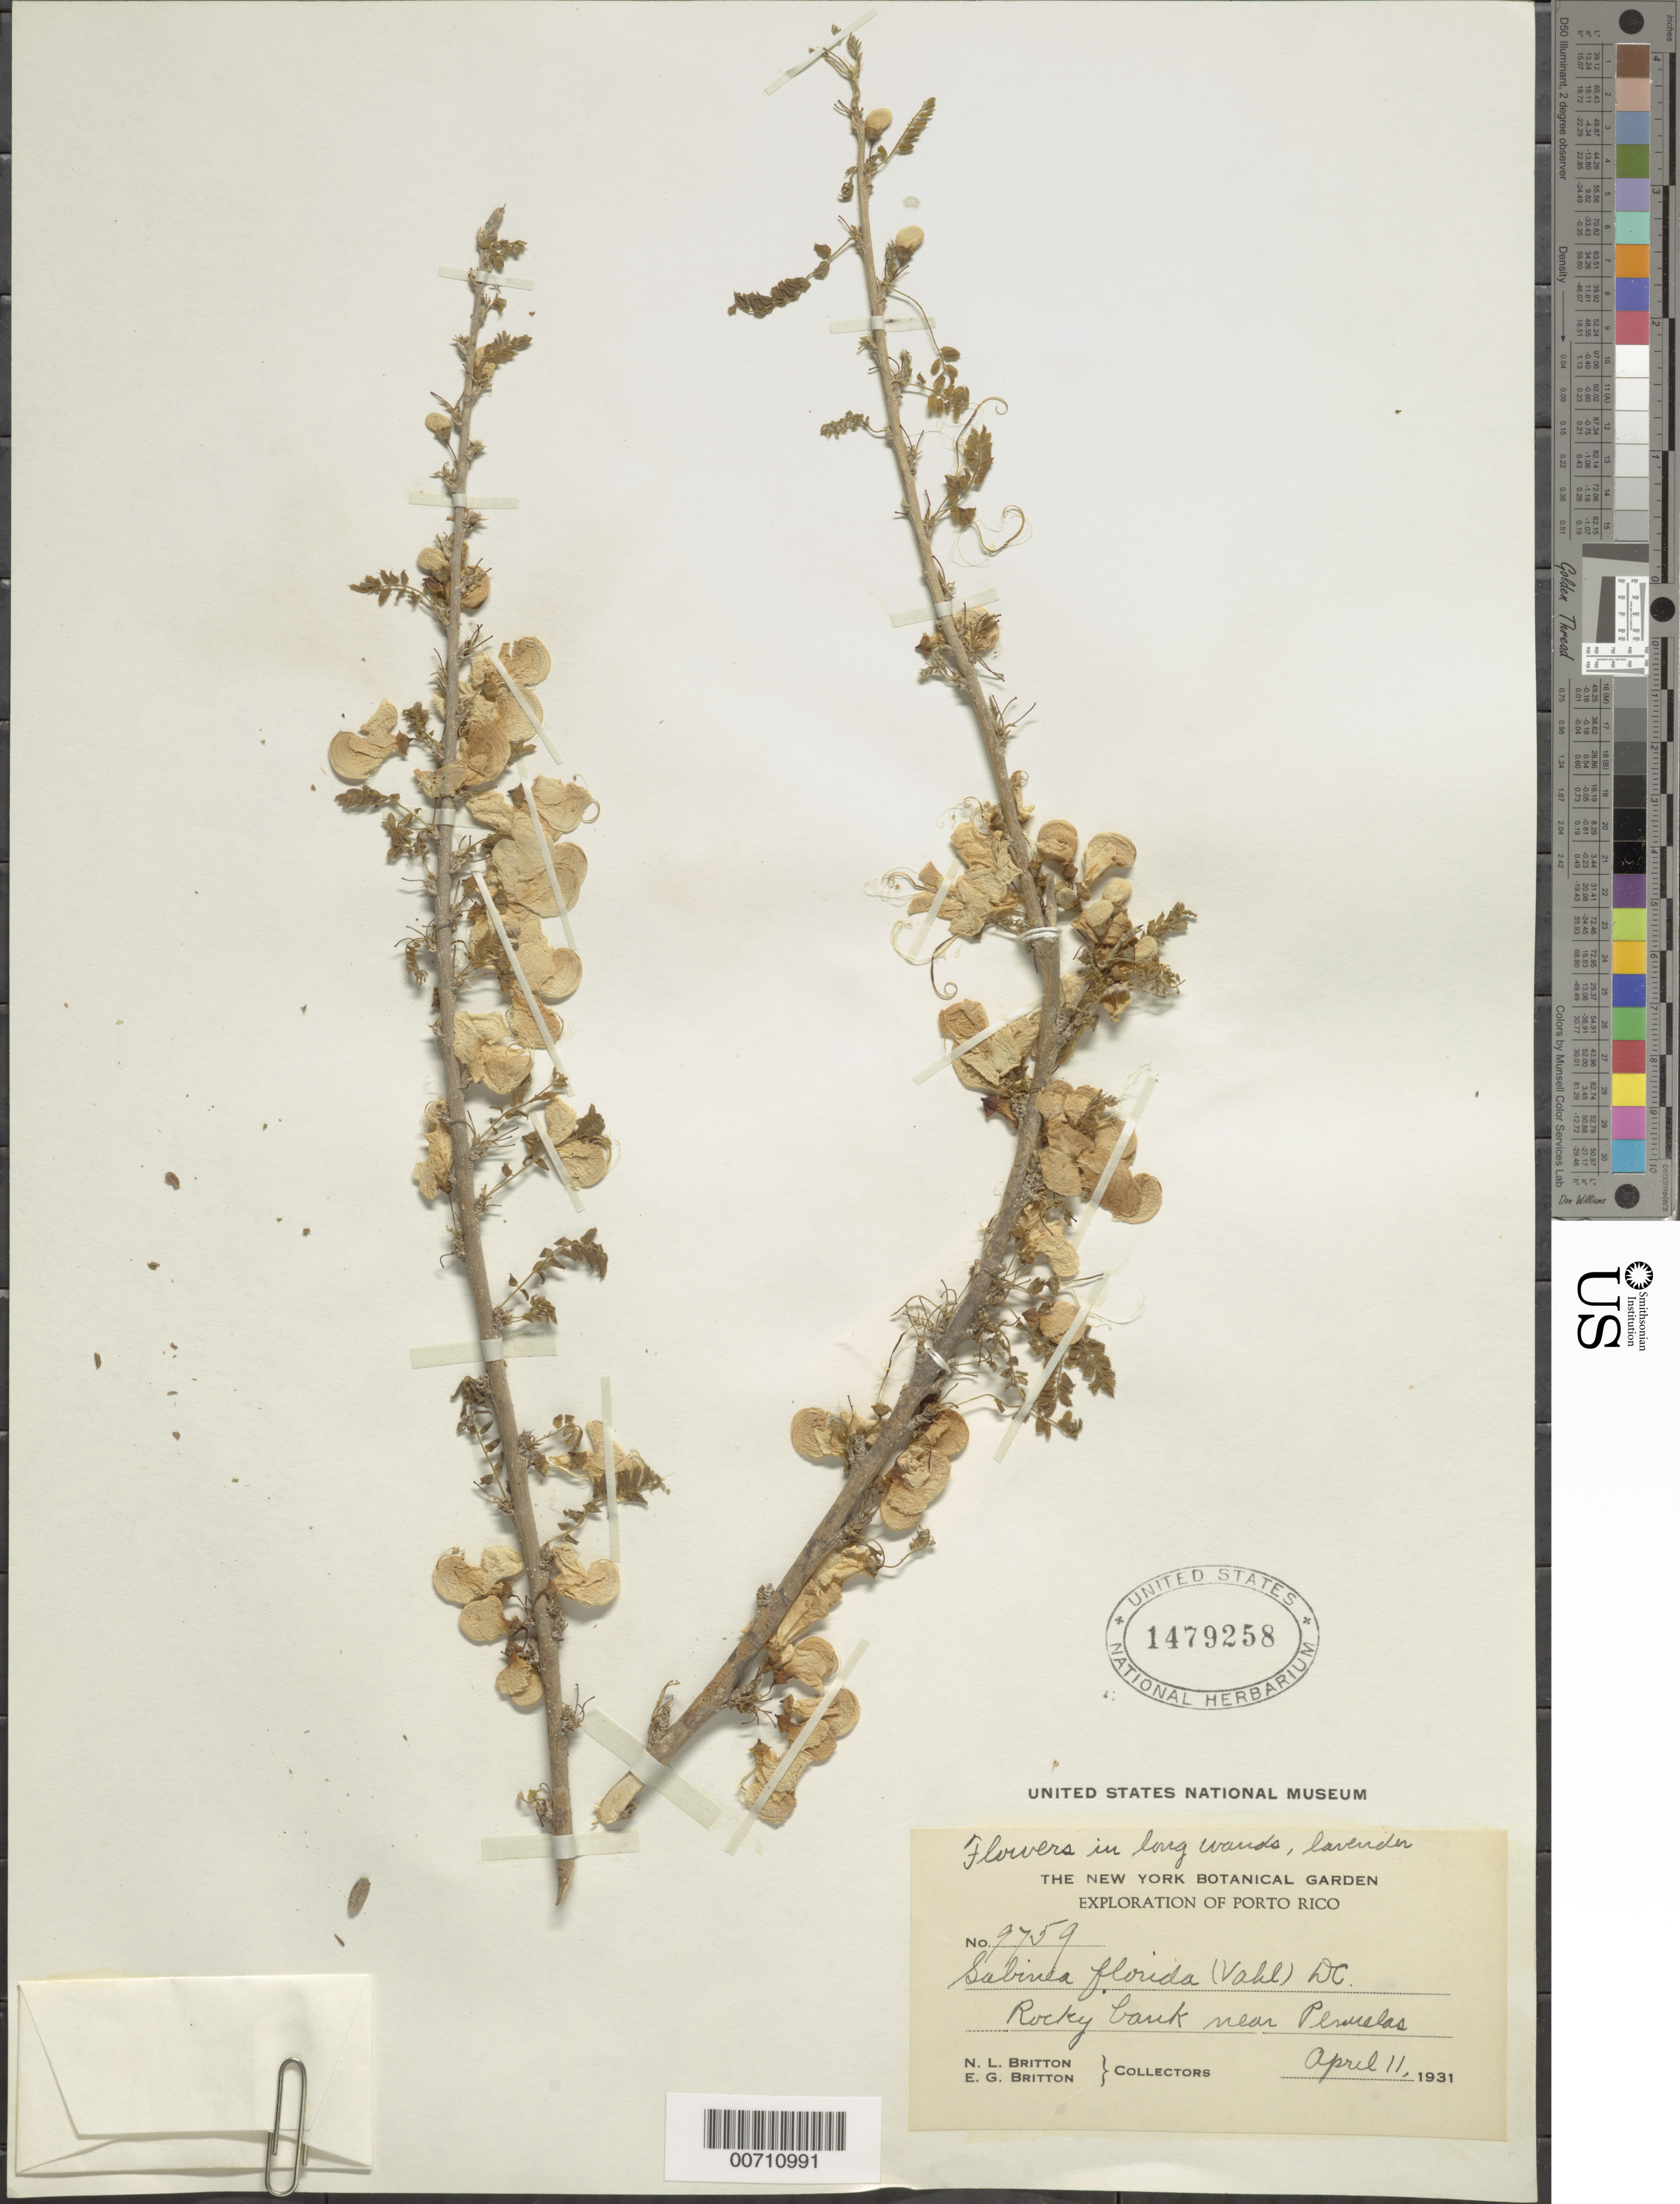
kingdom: Plantae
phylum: Tracheophyta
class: Magnoliopsida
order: Fabales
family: Fabaceae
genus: Poitea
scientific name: Poitea florida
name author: (Vahl) Lavin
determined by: Strong, Mark T., (BOT), Smithsonian Institution - National Museum of Natural History (UNITED STATES)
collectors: N. Britton & E. G. Britton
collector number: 9759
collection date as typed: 11 Apr 1931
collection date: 1931-04-11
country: Puerto Rico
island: Greater Antilles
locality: Penuelas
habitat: Rocky bank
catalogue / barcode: US 1479258